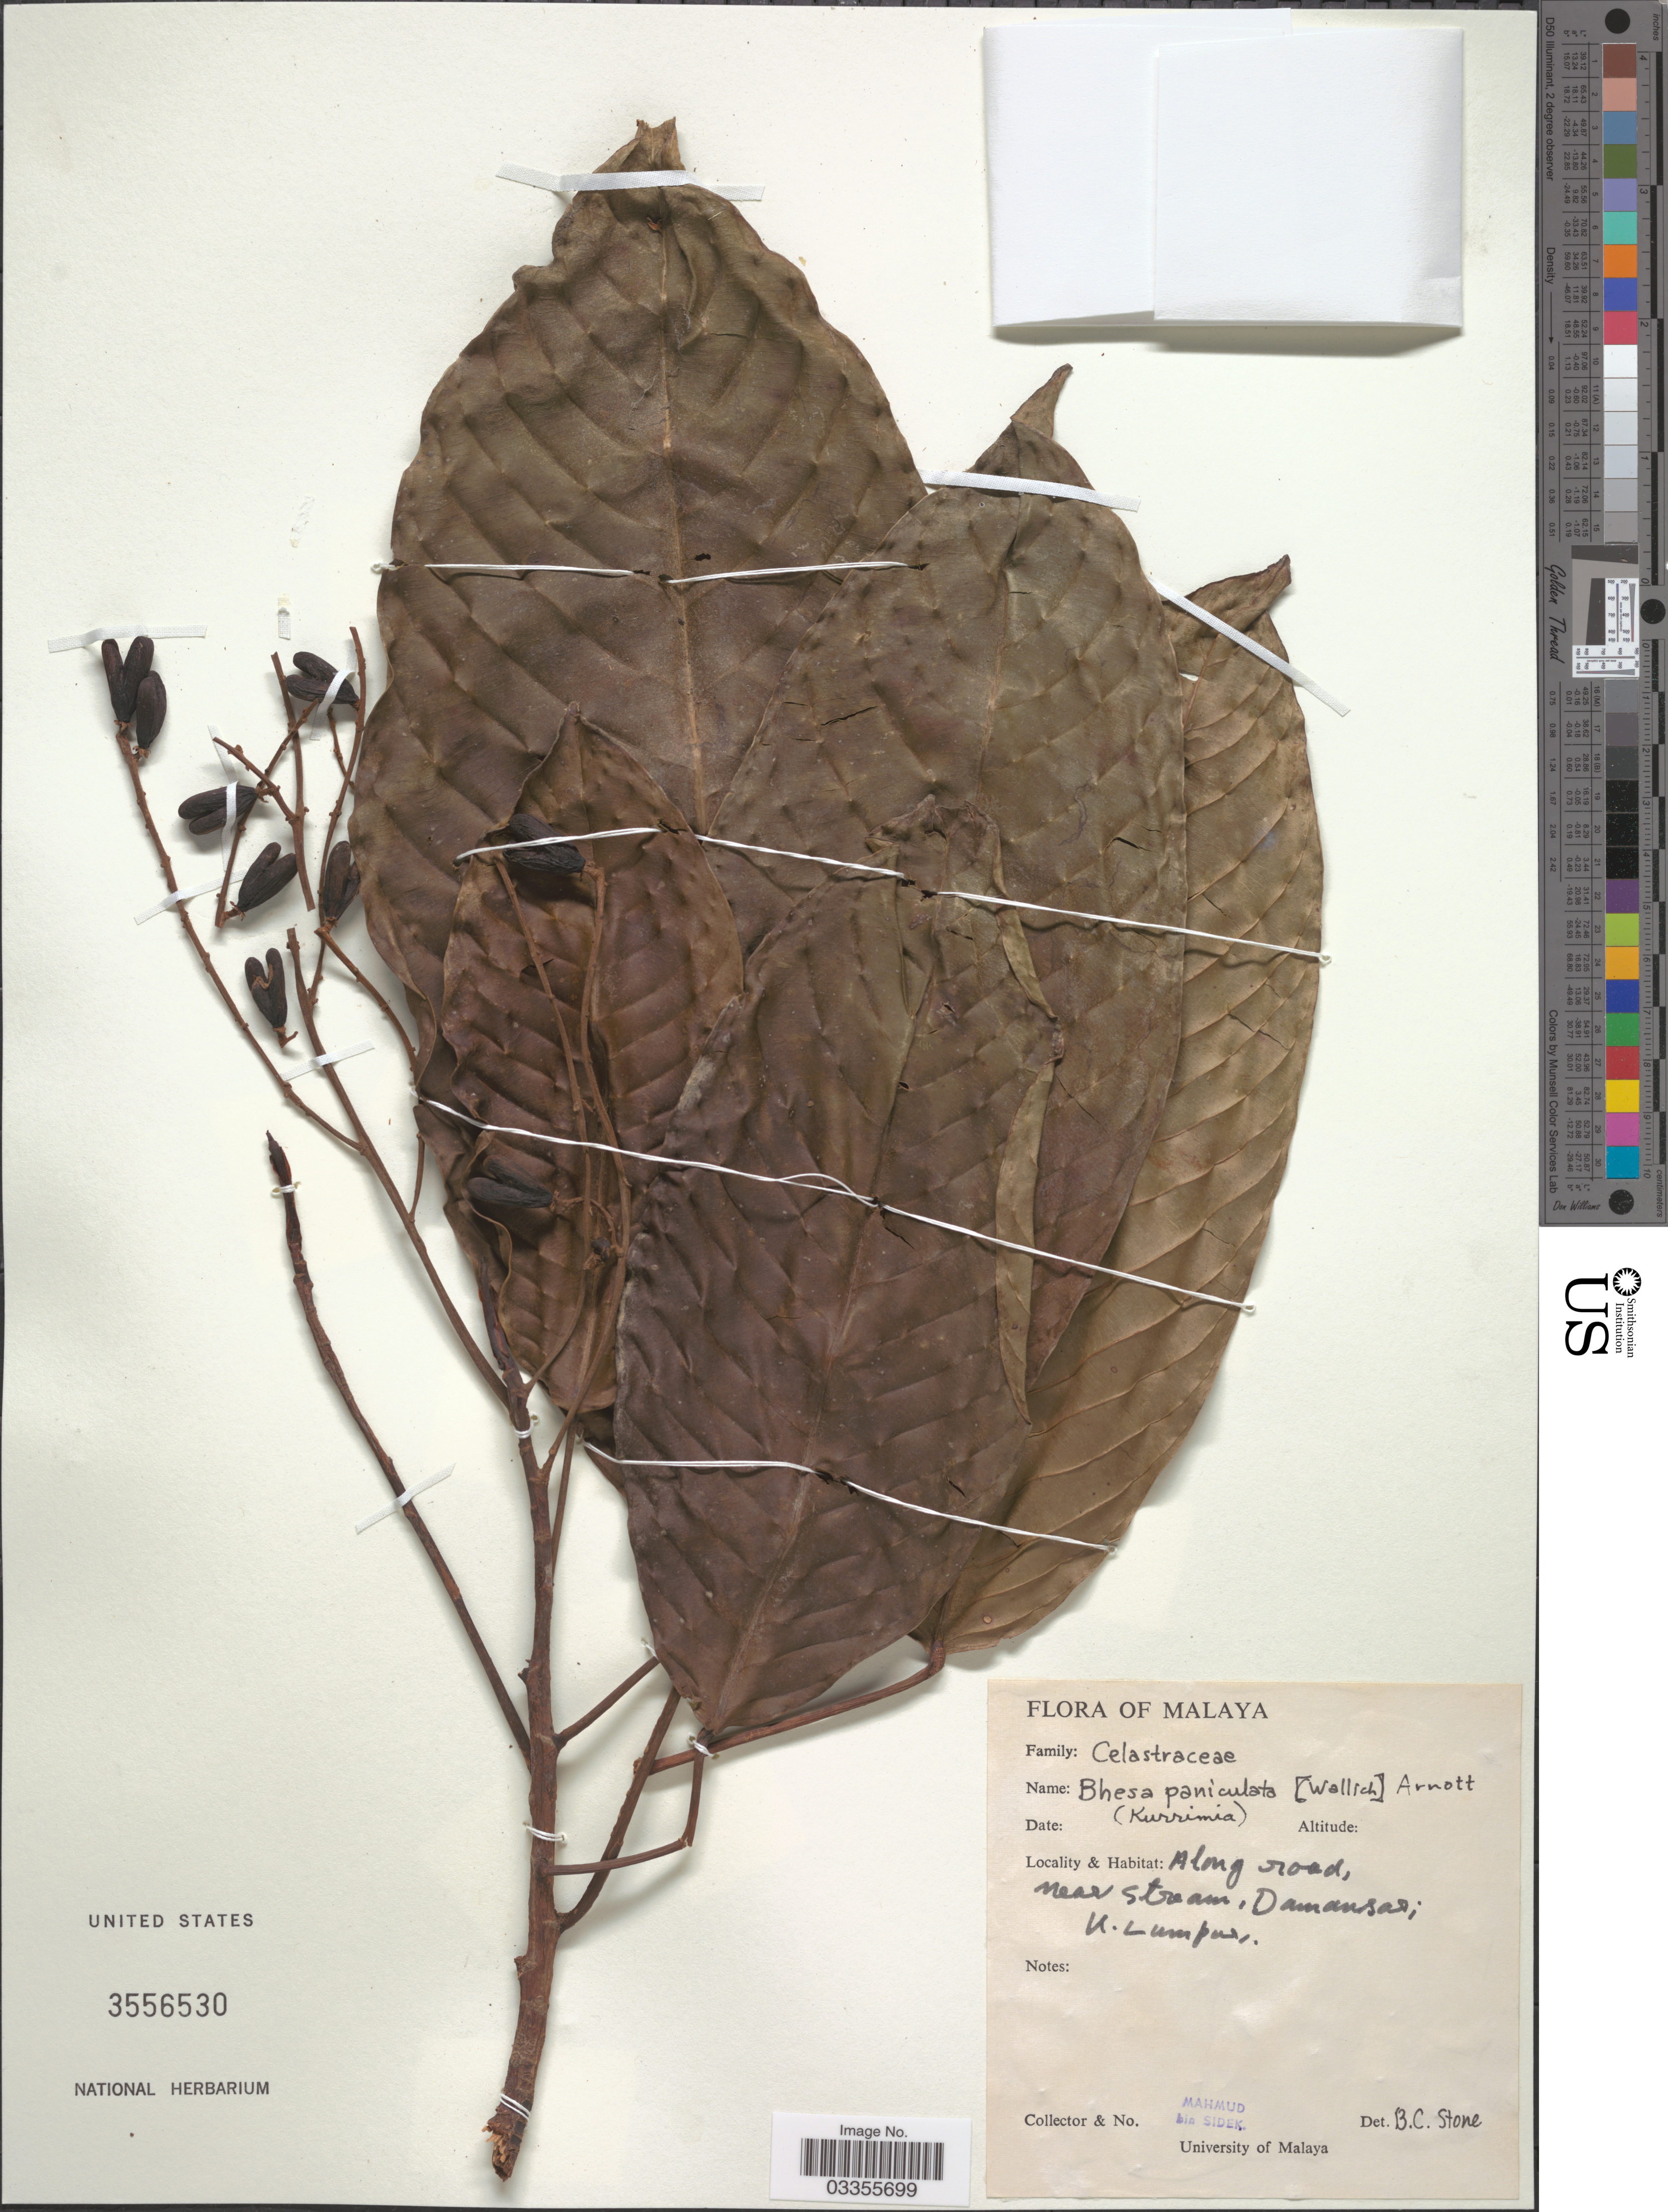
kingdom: Plantae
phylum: Tracheophyta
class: Magnoliopsida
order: Malpighiales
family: Centroplacaceae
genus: Bhesa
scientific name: Bhesa paniculata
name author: (Wall.) Arn.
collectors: M. Sidek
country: Malaysia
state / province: Kuala Lumpur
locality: Malaya. Along road, near stream, Damansar.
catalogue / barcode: US 3556530